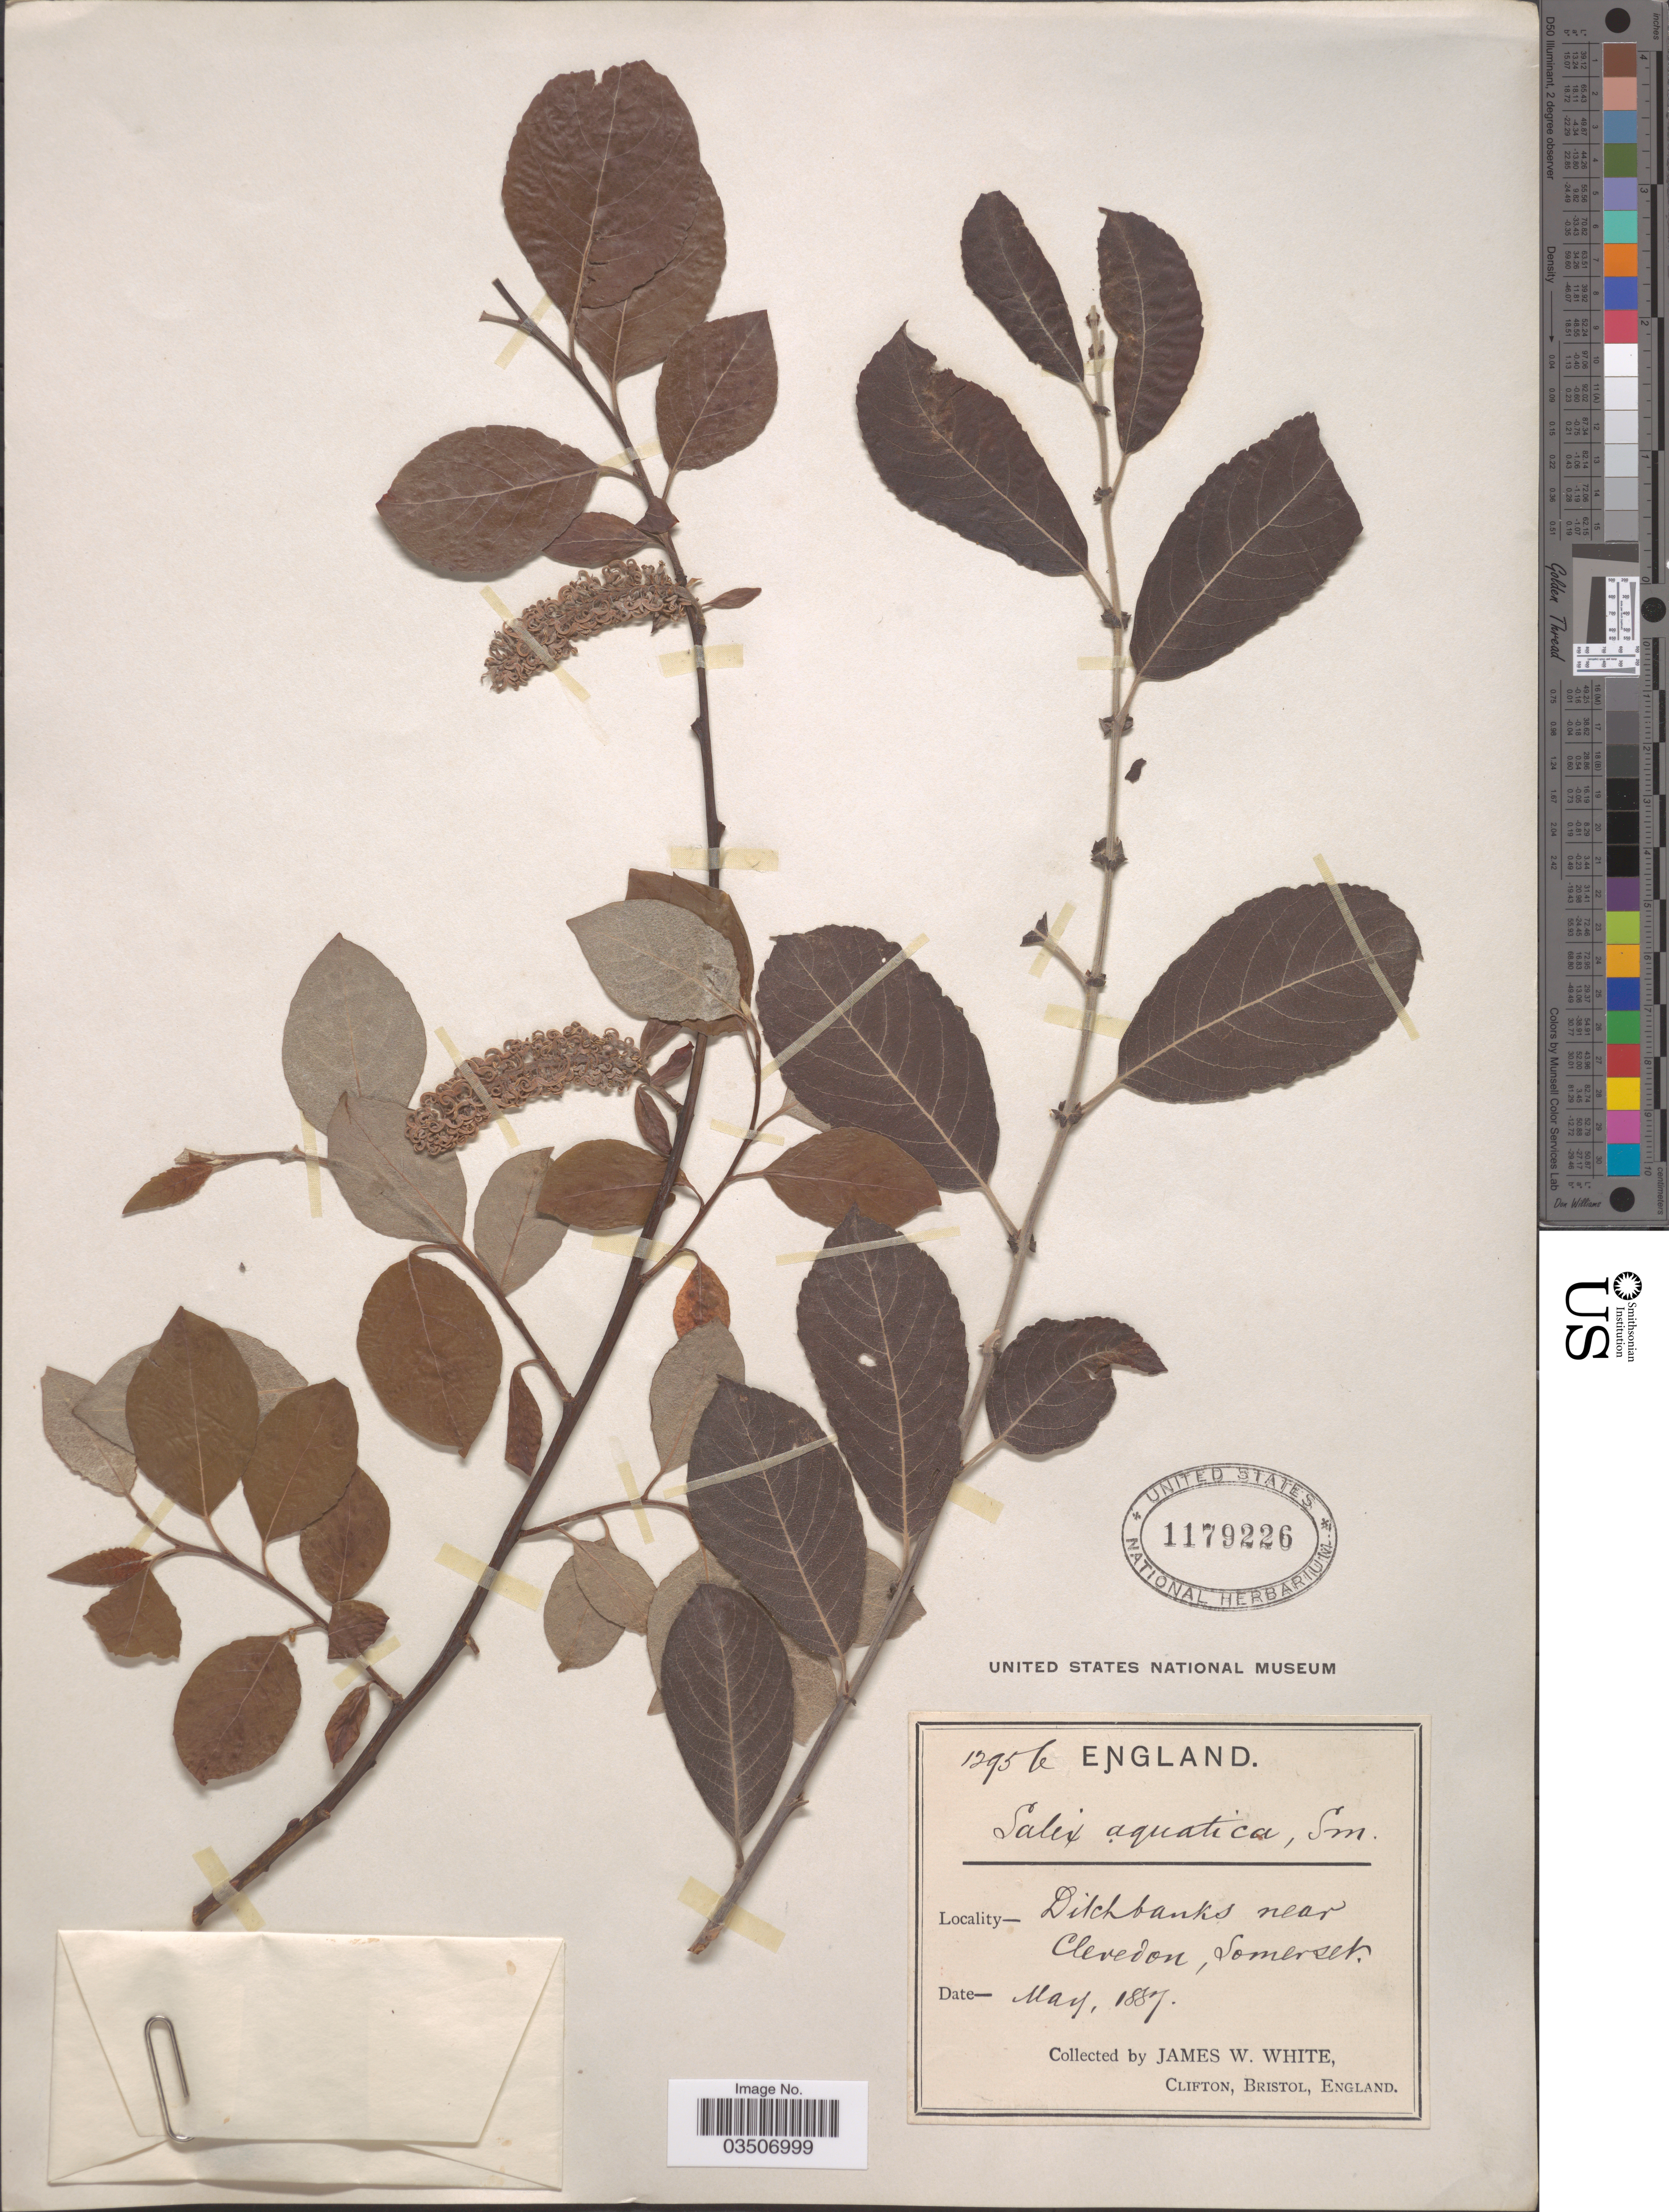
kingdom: Plantae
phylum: Tracheophyta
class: Magnoliopsida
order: Malpighiales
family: Salicaceae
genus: Salix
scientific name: Salix aquatica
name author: Sm.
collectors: J. W. White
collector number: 1295b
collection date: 1887-05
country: United Kingdom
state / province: England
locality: Ditchbanks near Clevedon, Somerset.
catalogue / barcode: US 1179226